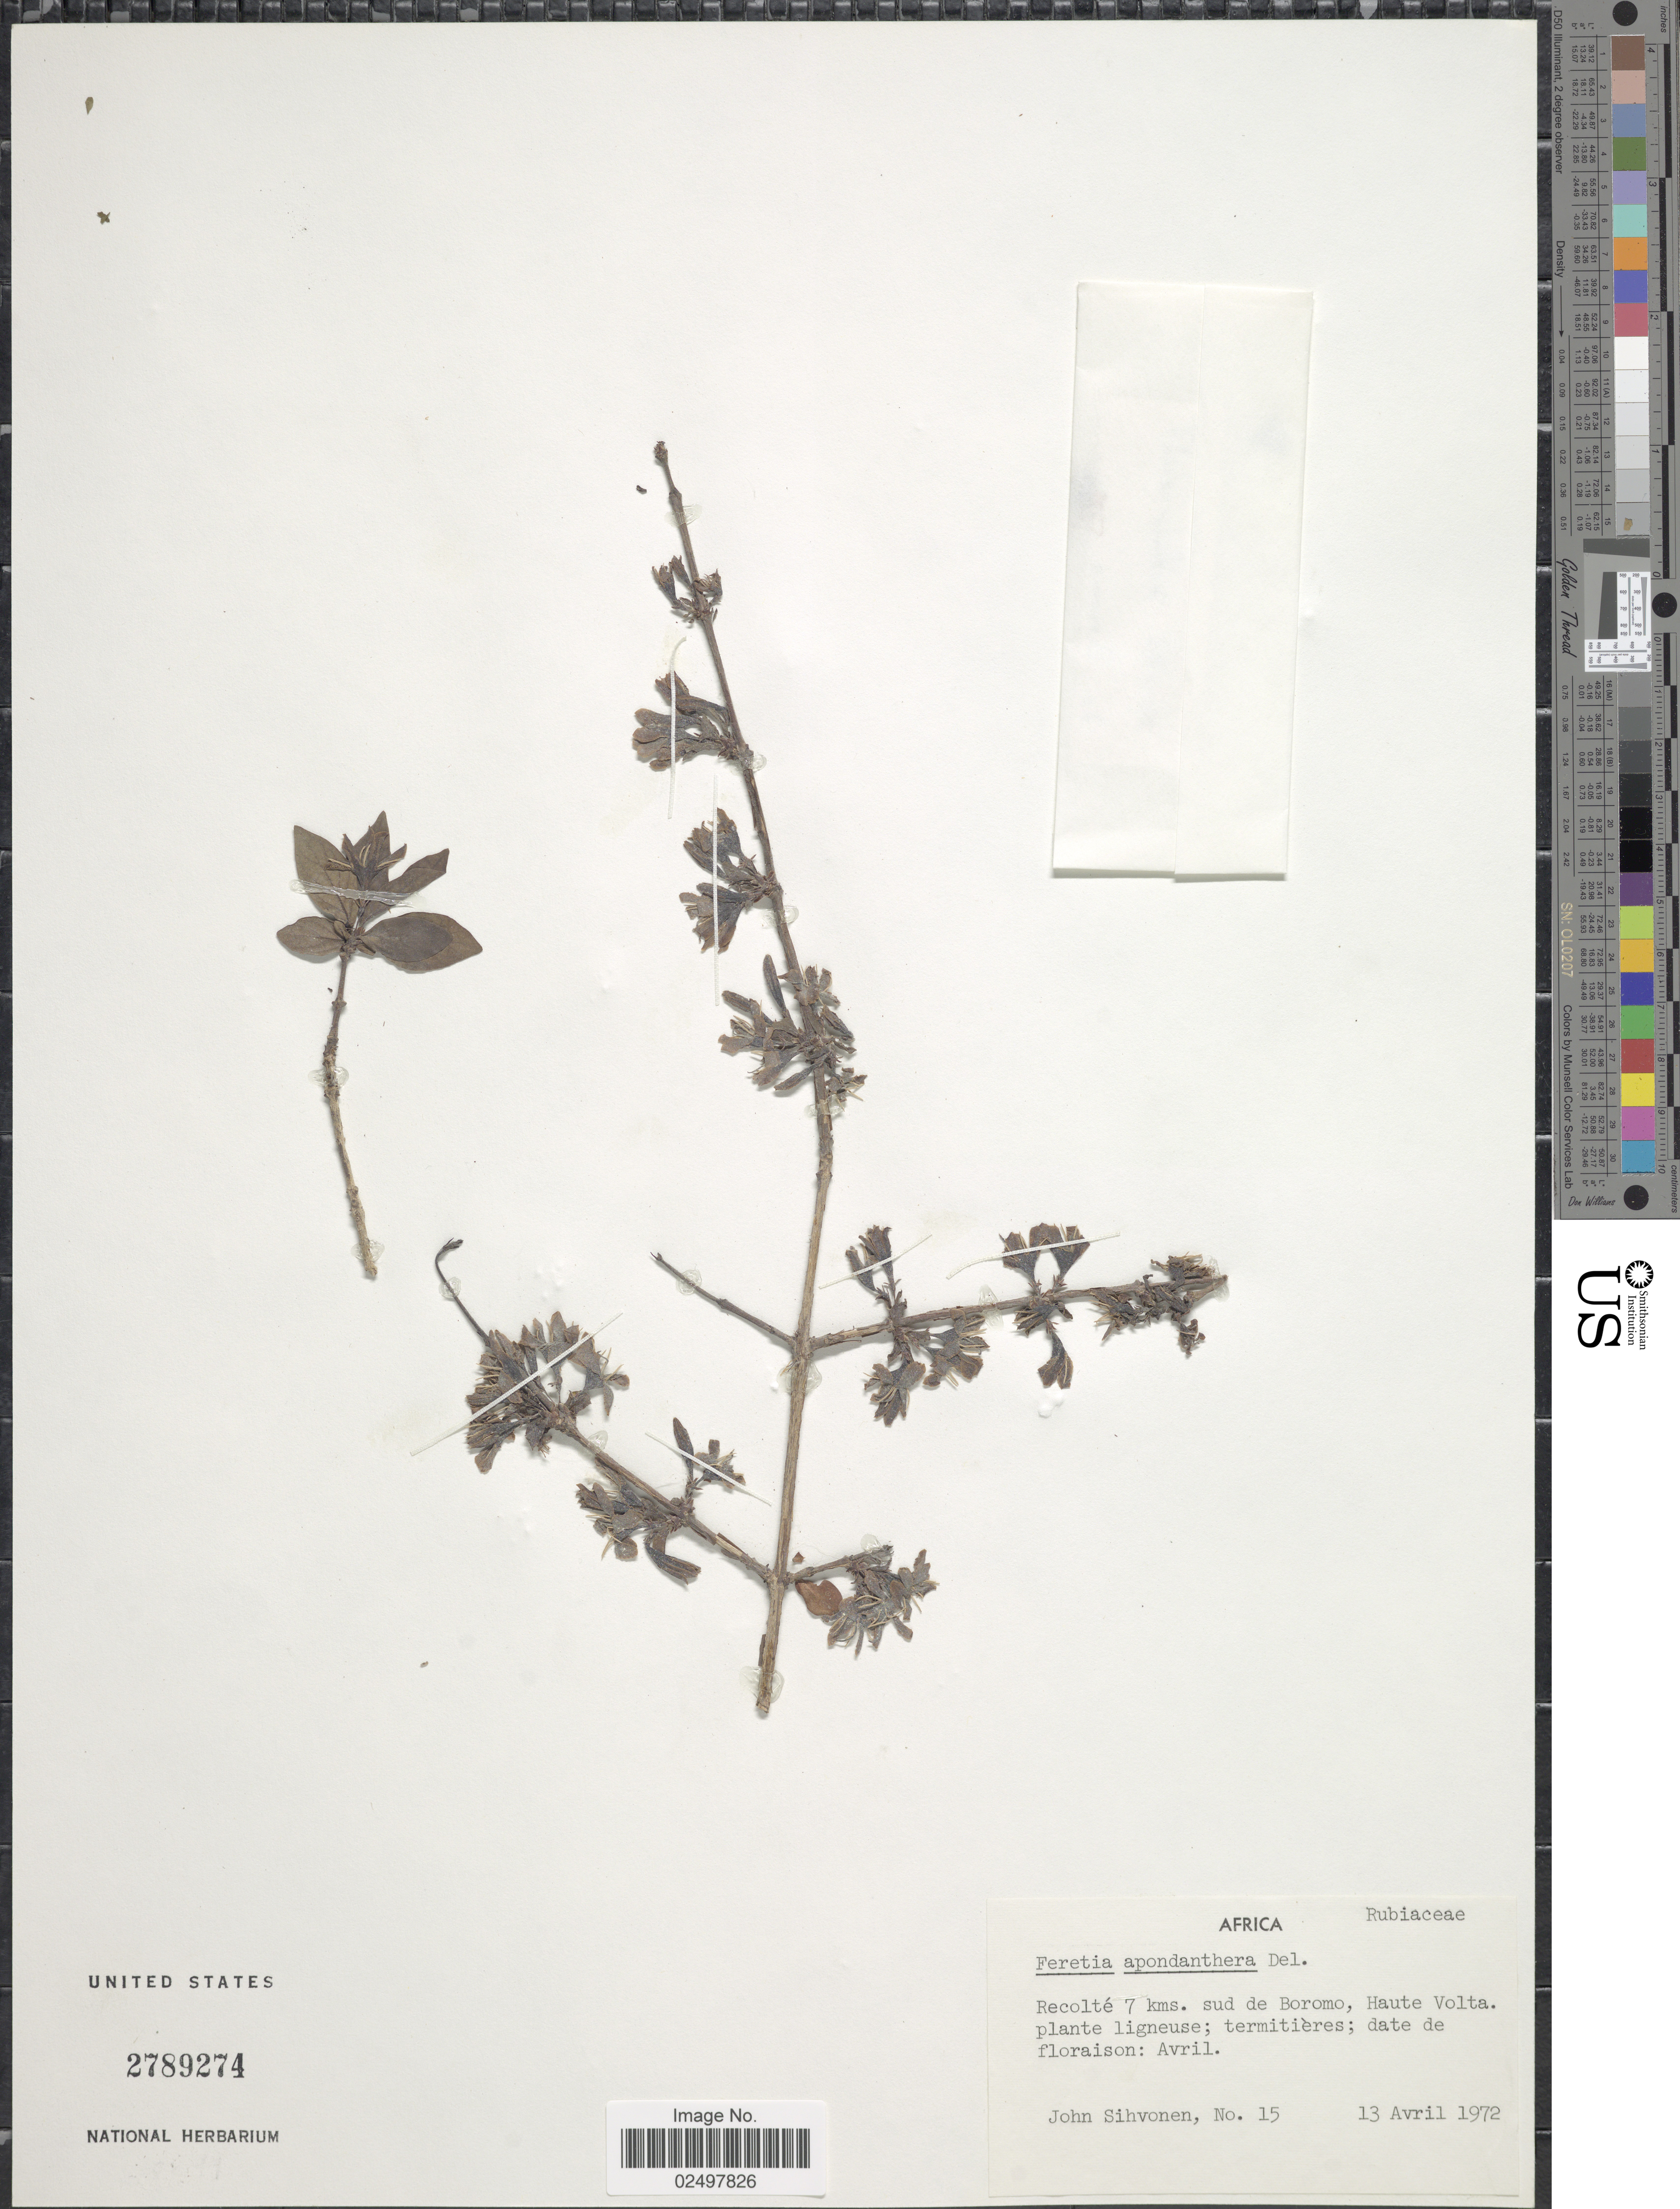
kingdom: Plantae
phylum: Tracheophyta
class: Magnoliopsida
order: Gentianales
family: Rubiaceae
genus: Feretia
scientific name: Feretia apodanthera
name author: Delile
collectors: J. Sihvonen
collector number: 15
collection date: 1972-04-13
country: Burkina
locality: Africa, Recolte 7 kms. sud de Boromo, Haute Volta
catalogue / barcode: US 2789274